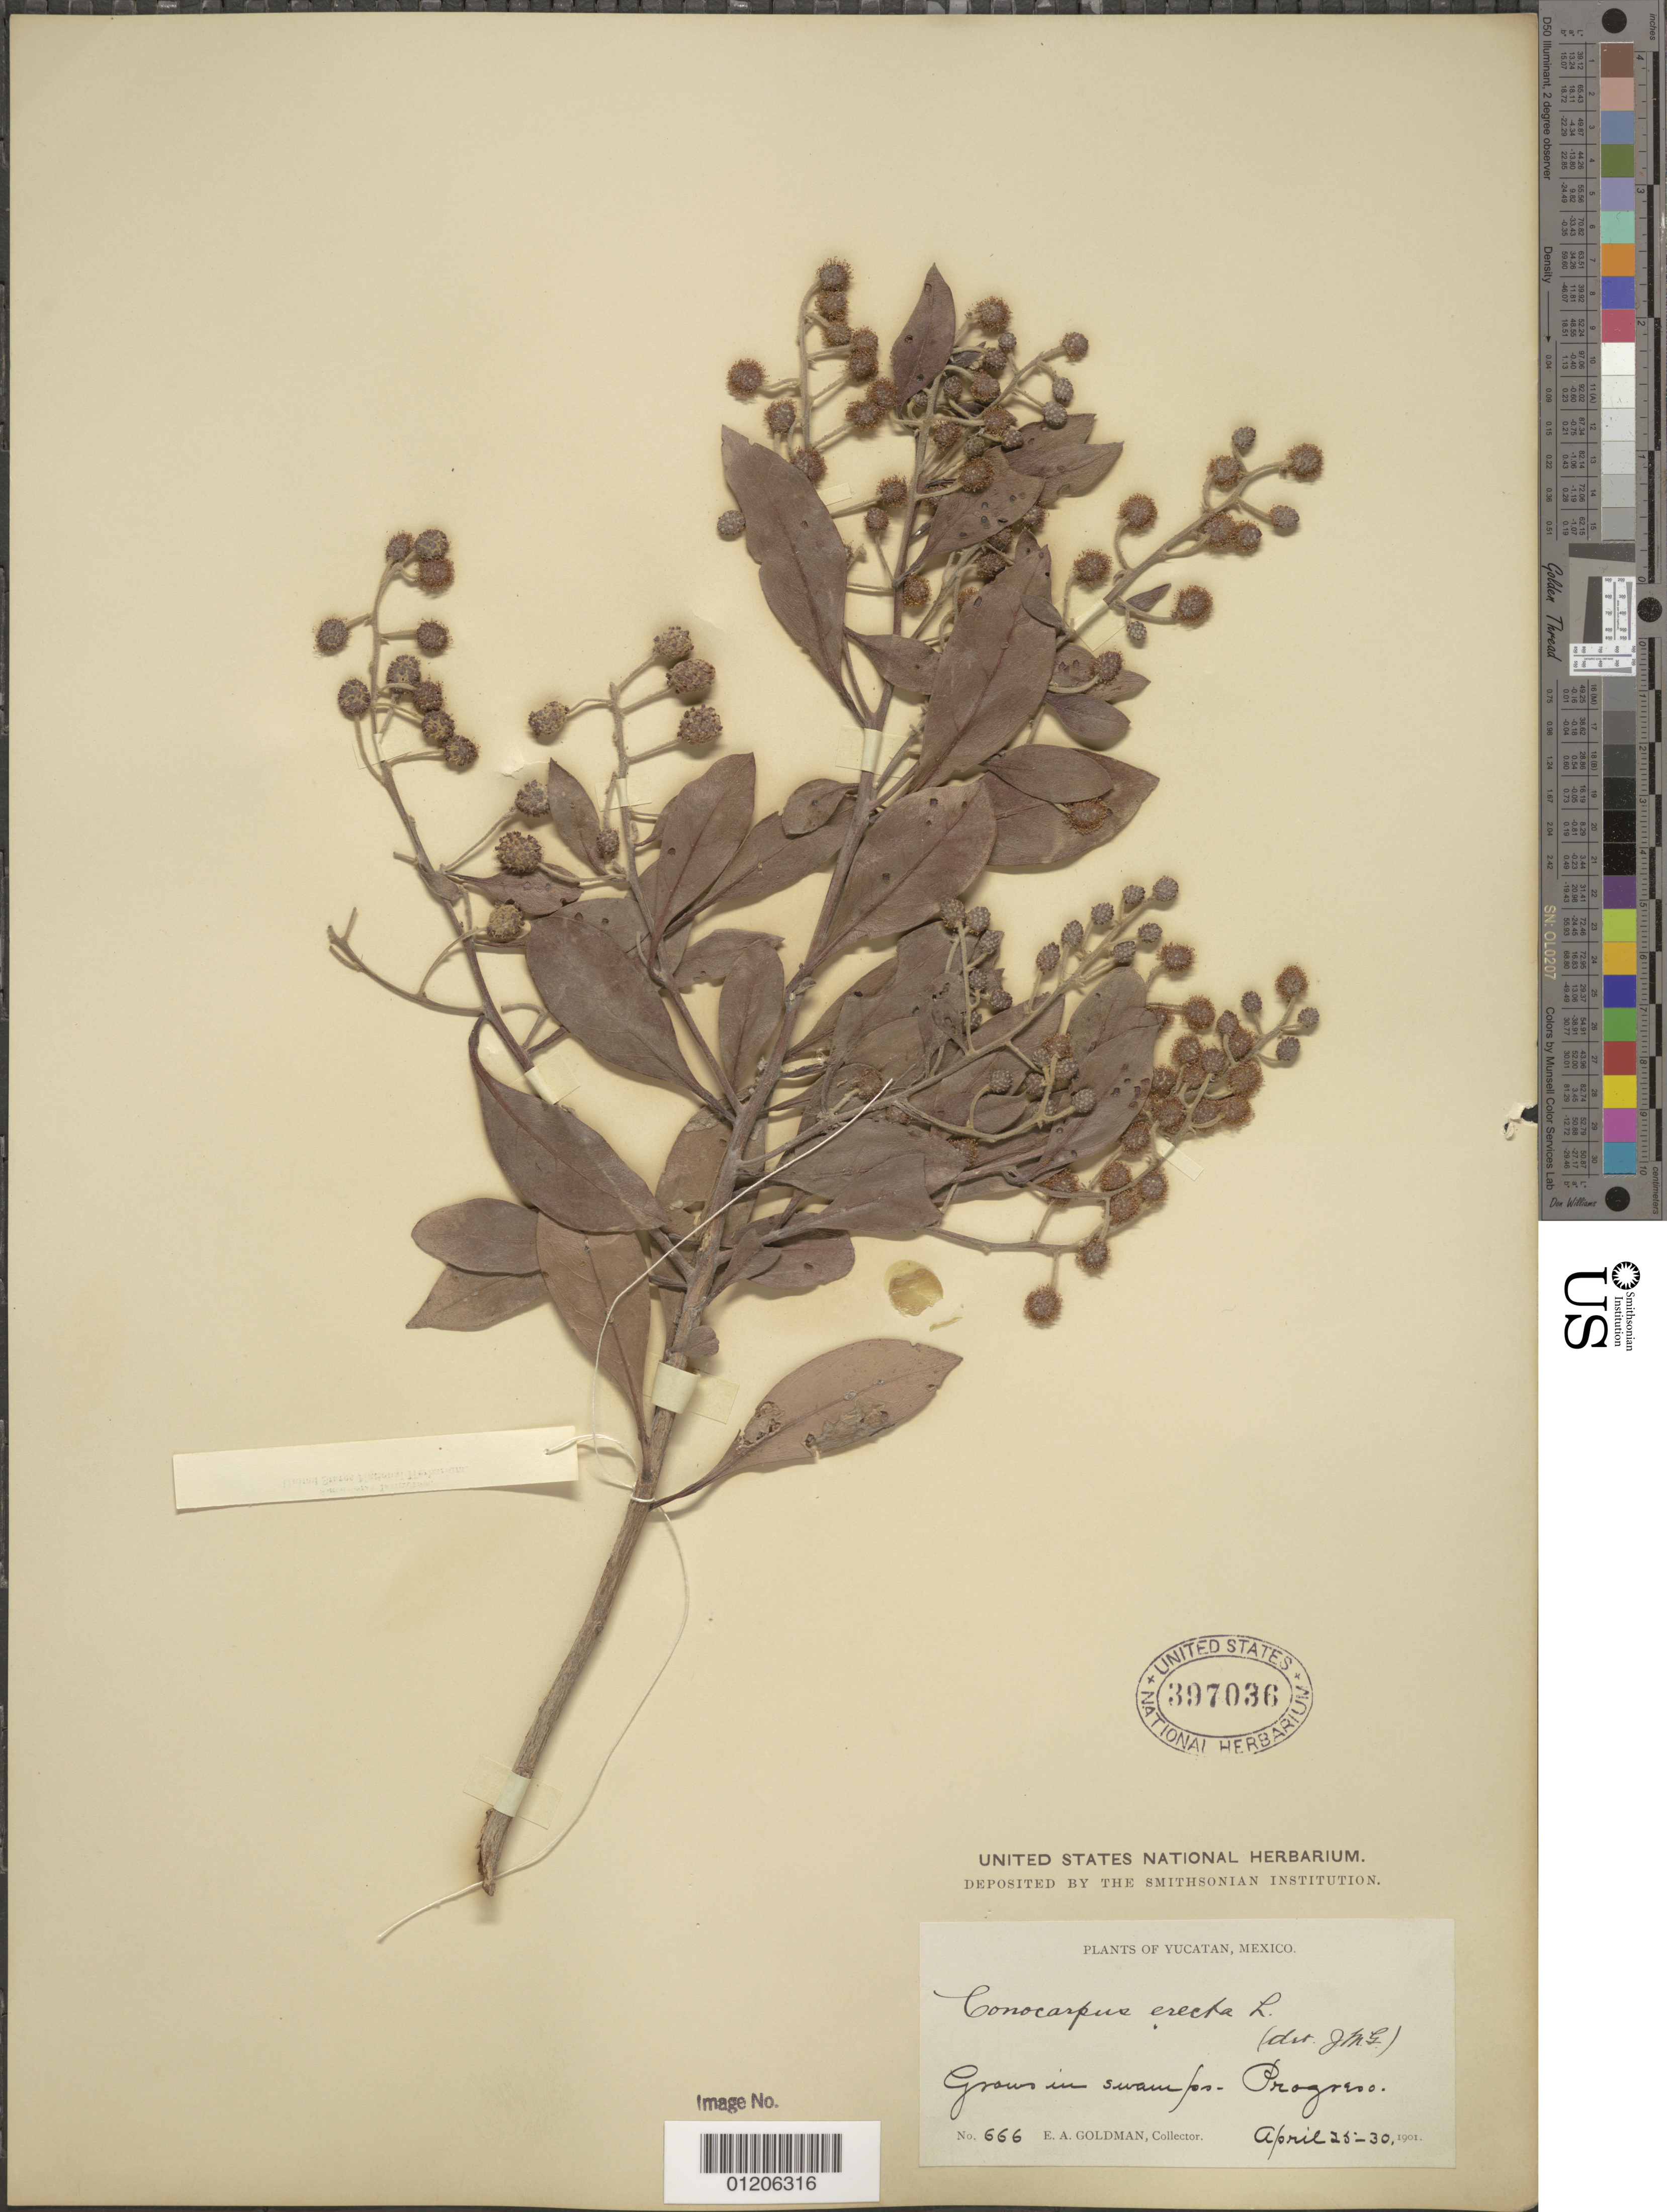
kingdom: Plantae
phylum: Tracheophyta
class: Magnoliopsida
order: Myrtales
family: Combretaceae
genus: Conocarpus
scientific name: Conocarpus erectus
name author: L.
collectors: E. A. Goldman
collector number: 666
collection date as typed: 25 Apr 1901 to 30 Apr 1901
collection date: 1901-04-25/1901-04-30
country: Mexico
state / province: Yucatán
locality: Progresso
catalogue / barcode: US 397036